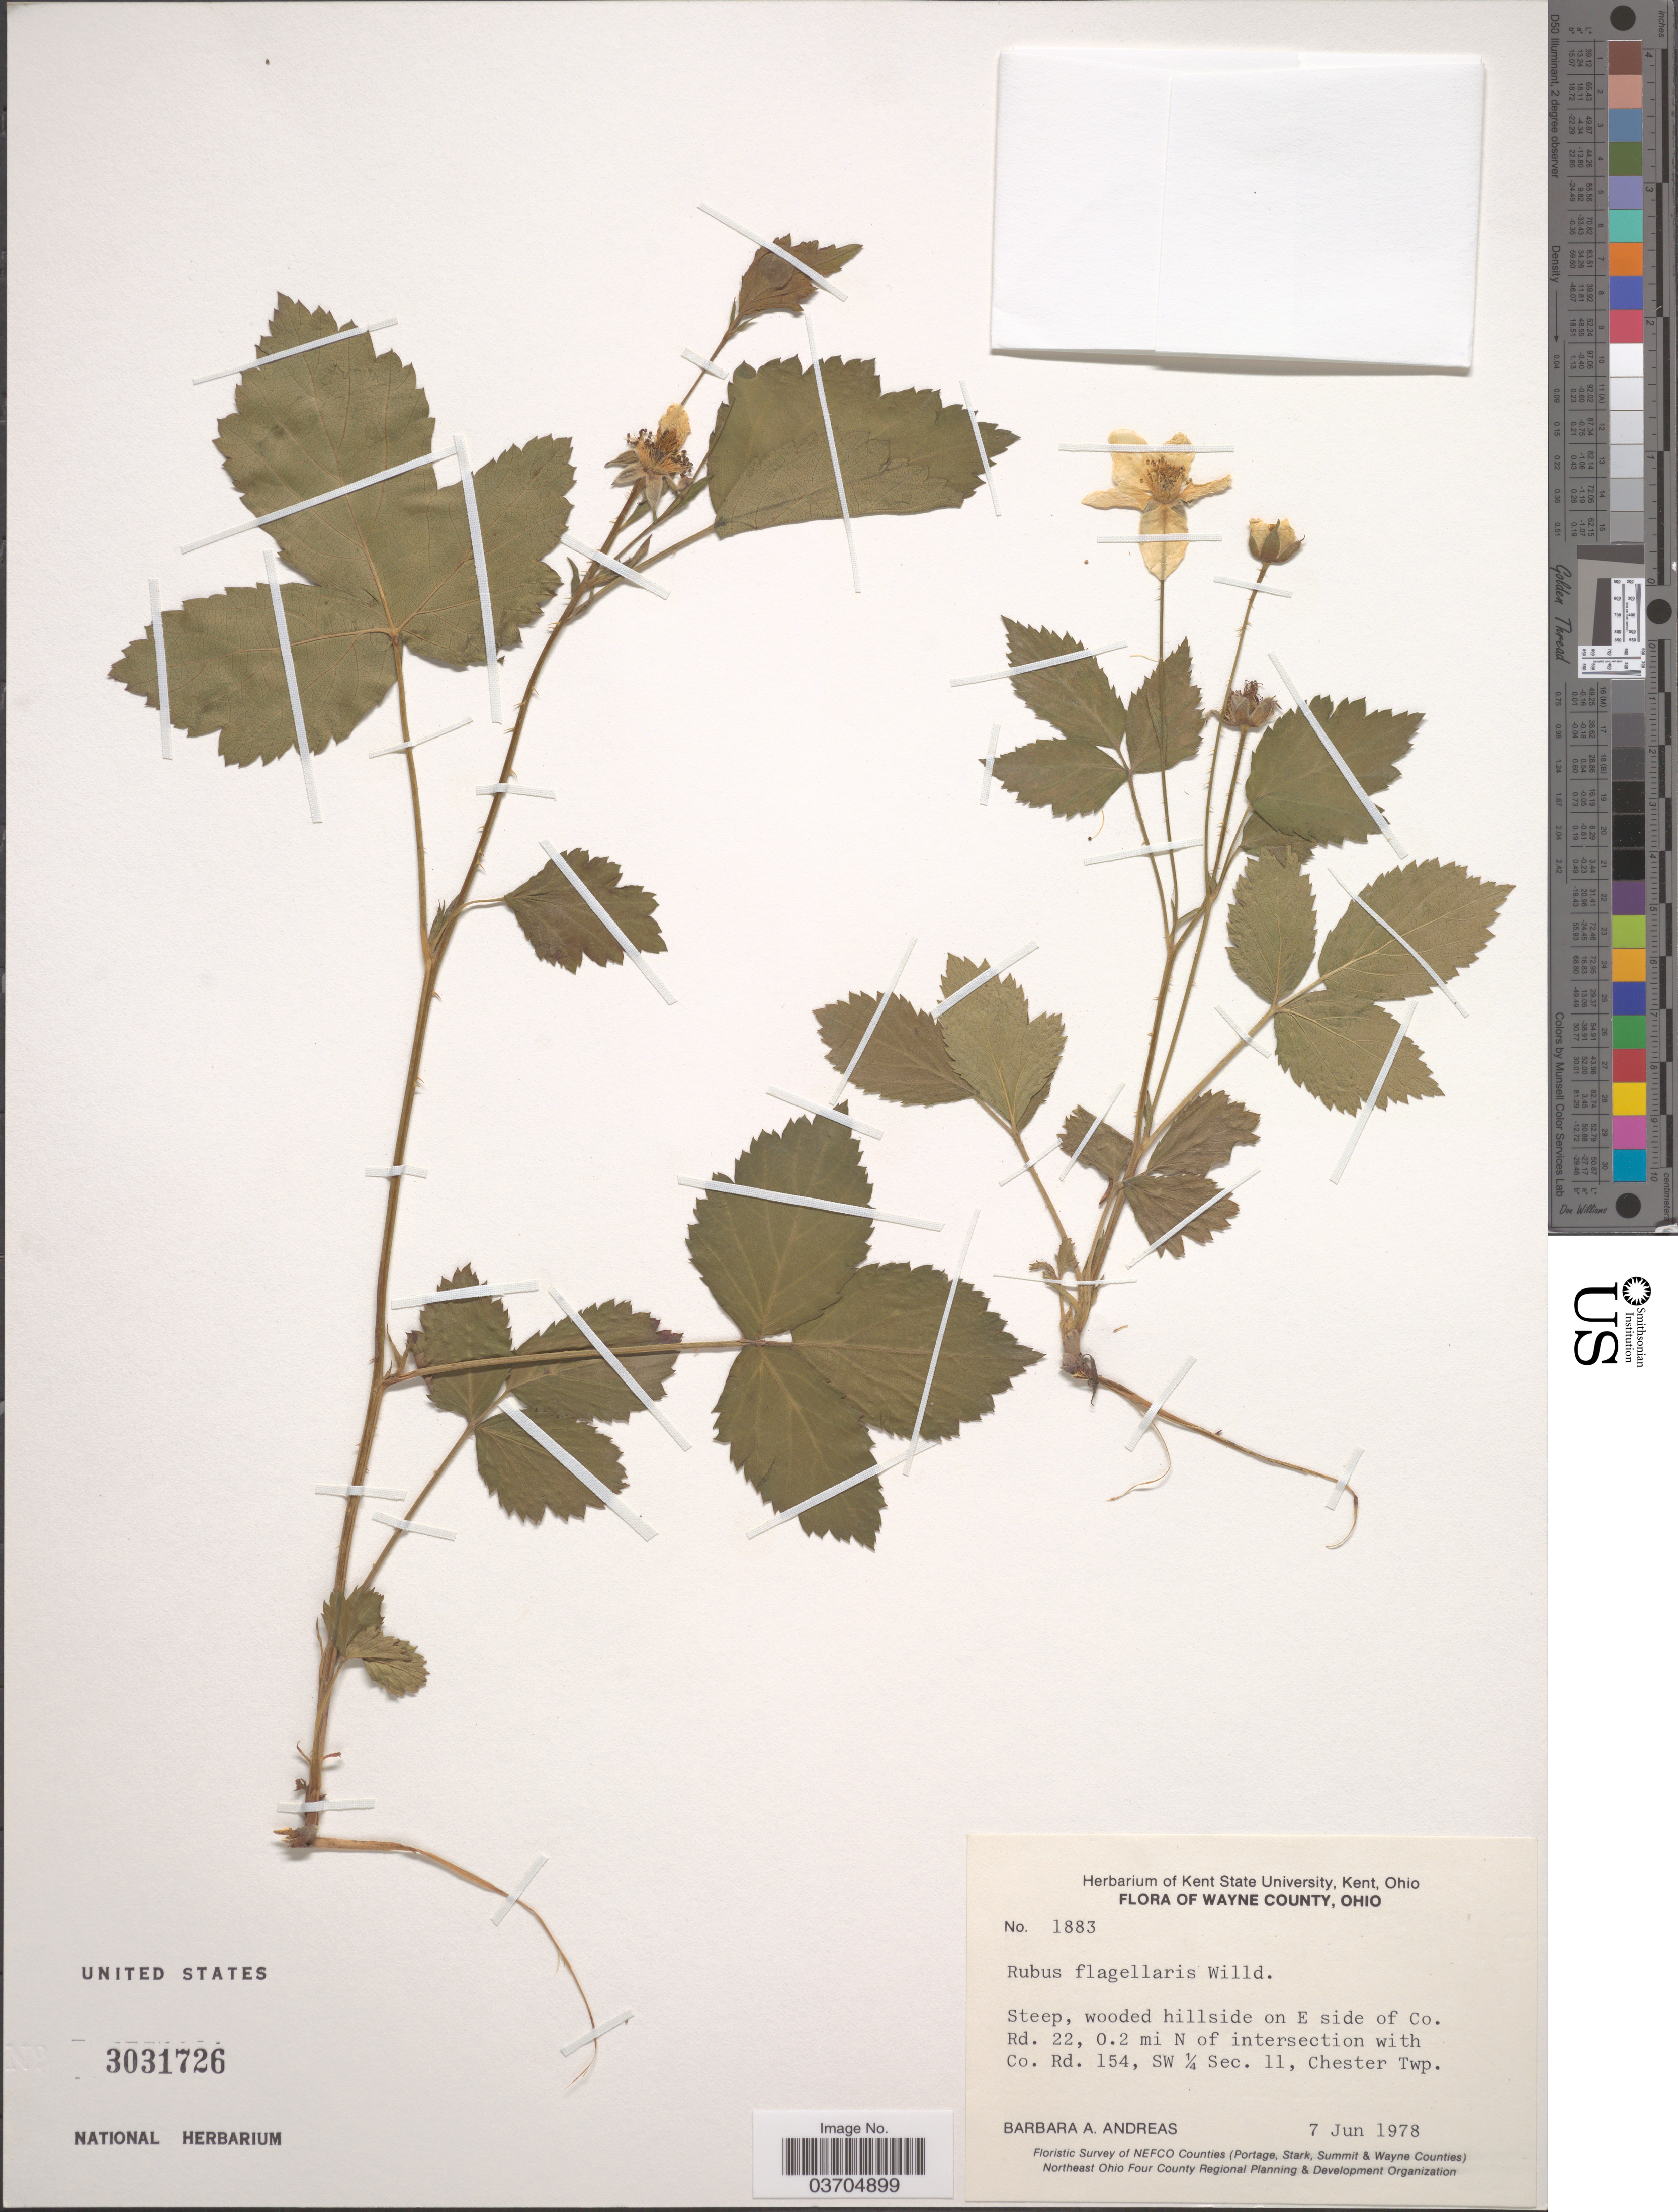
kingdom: Plantae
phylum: Tracheophyta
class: Magnoliopsida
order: Rosales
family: Rosaceae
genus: Rubus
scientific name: Rubus flagellaris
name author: Willd.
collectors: B. A. Andreas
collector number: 1883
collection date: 1978-06-07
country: United States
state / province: Ohio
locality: Wayne County. Wooded hillside on E side of Co. Rd. 22, 0.2 mi N of intersection with Co. Rd. 154, SW ¼ Sec. 11, Chester Twp.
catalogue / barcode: US 3031726